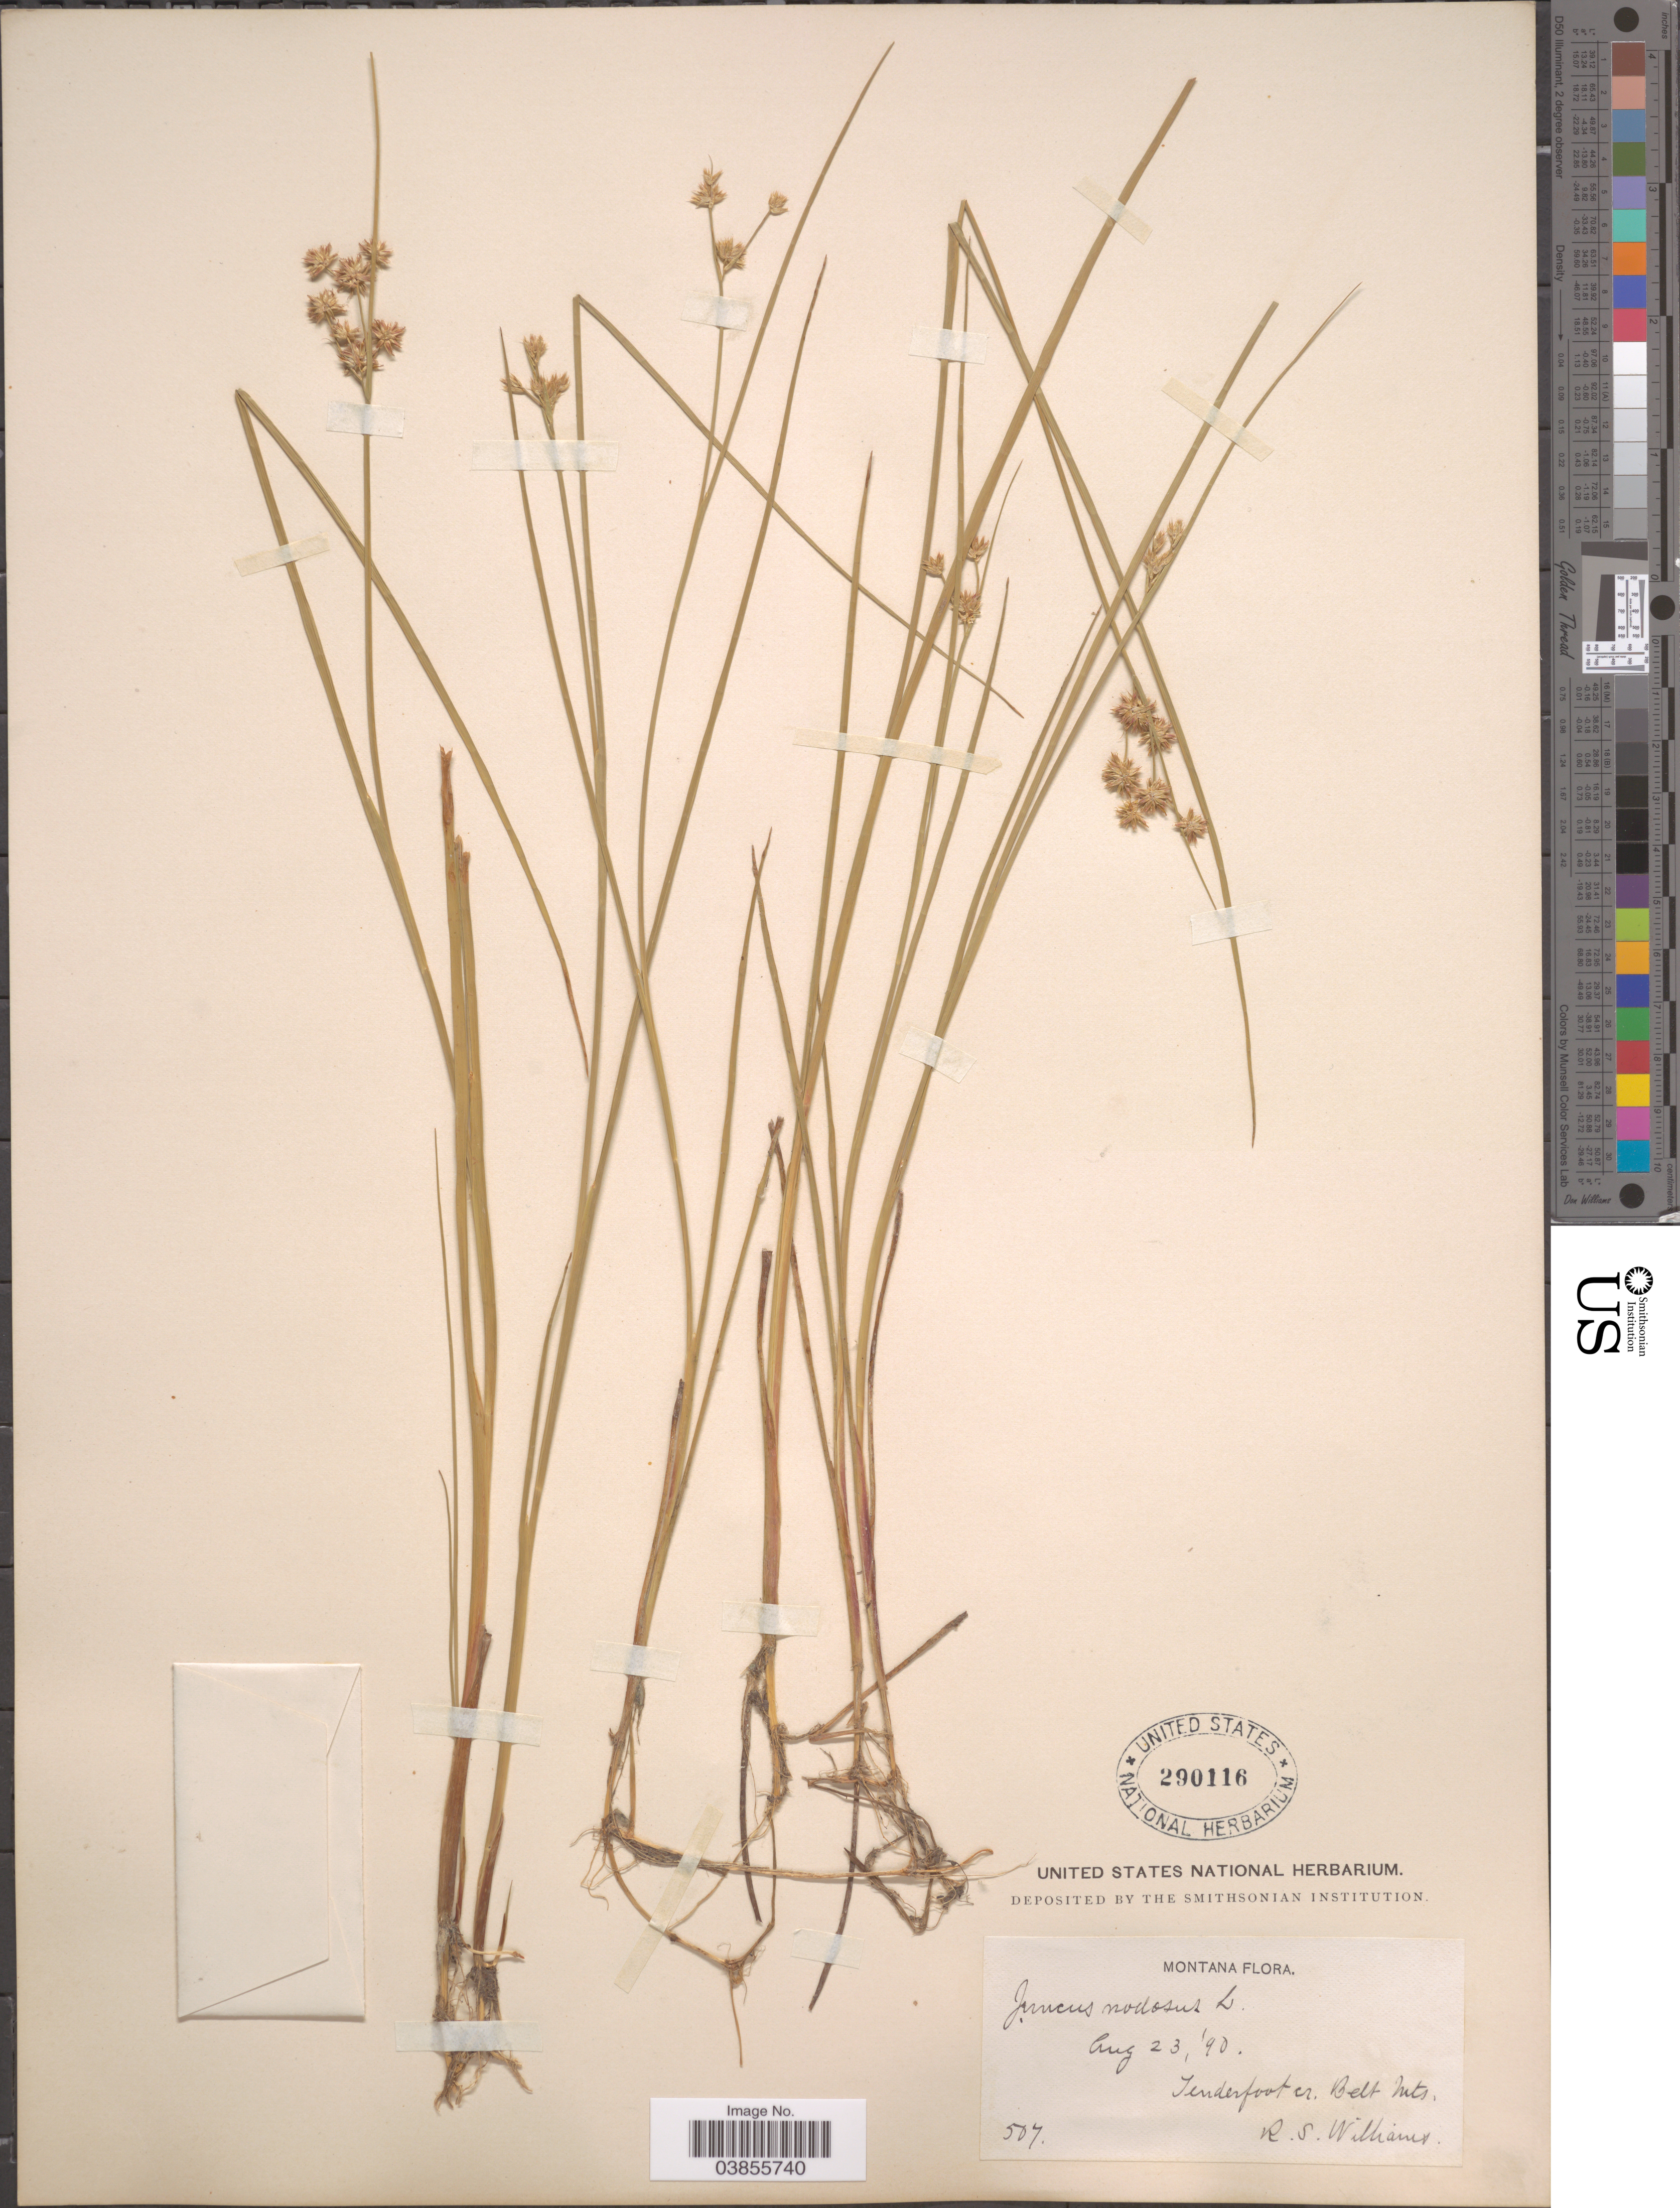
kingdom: Plantae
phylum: Tracheophyta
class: Liliopsida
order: Poales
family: Juncaceae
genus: Juncus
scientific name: Juncus nodosus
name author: L.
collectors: R. S. Williams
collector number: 507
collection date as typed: Transcribed d/m/y: 23/8/90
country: United States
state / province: Montana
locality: Tenderfoot cr. Belt Mts.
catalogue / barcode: US 290116